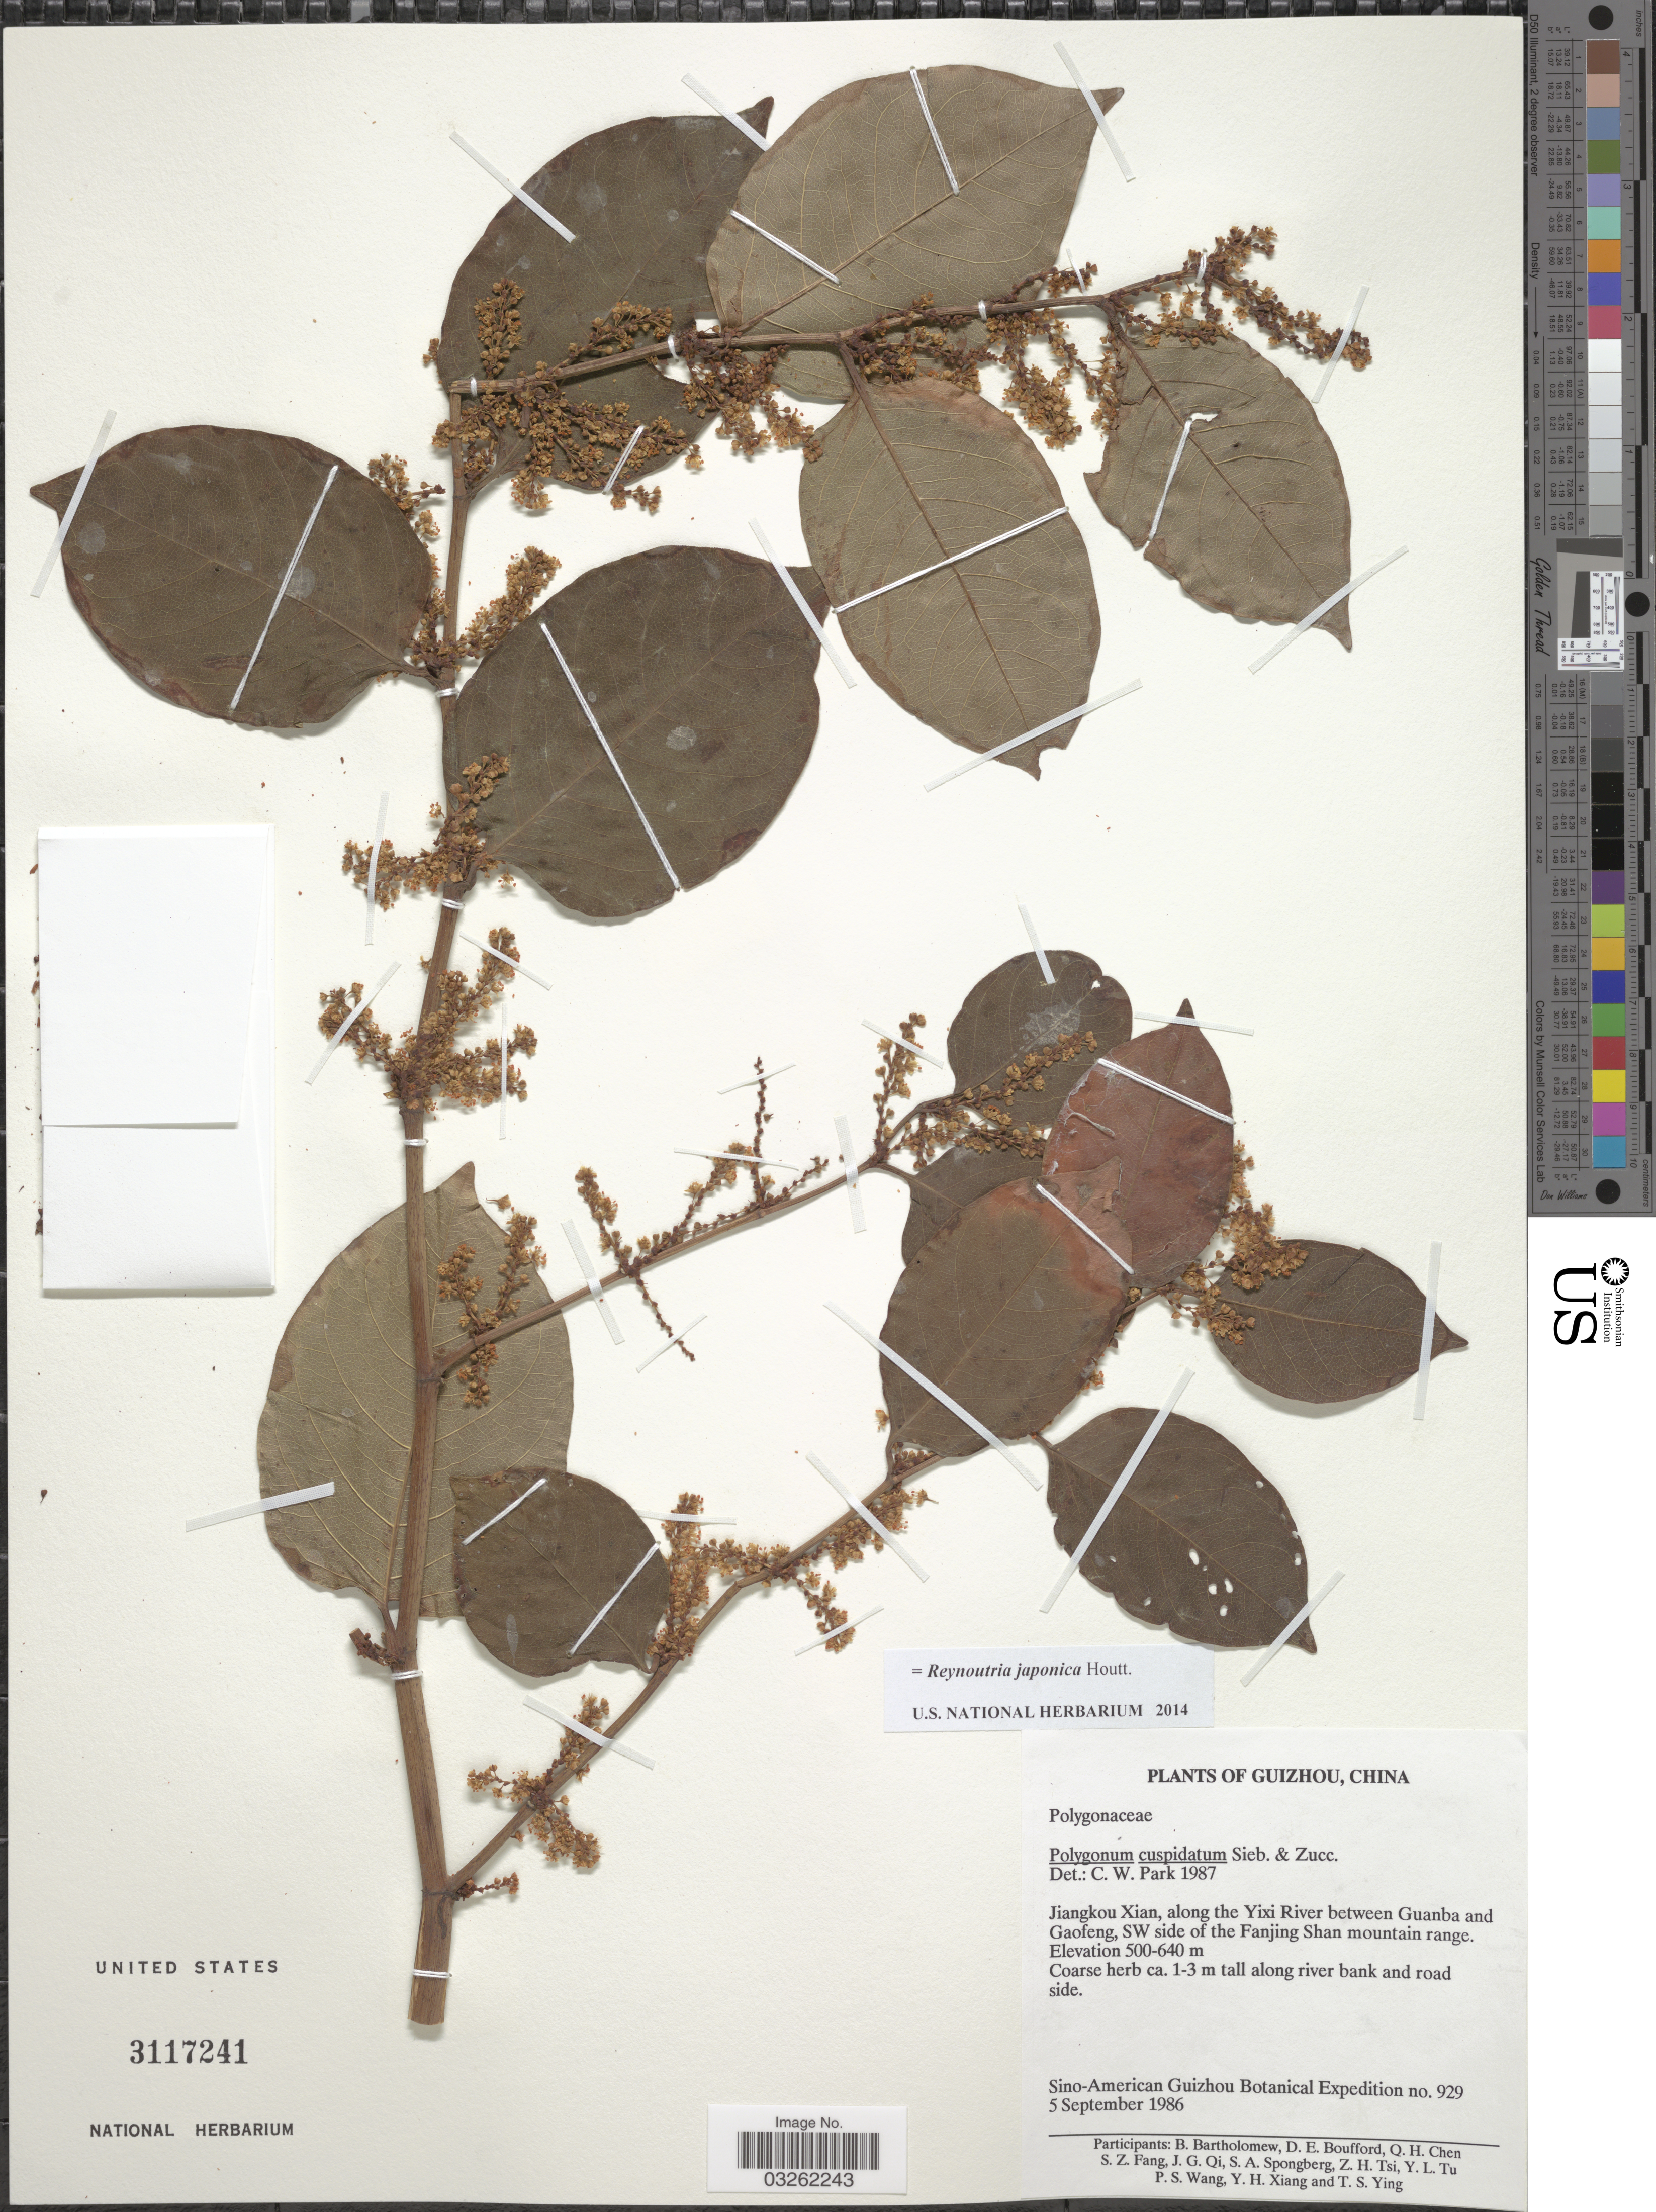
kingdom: Plantae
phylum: Tracheophyta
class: Magnoliopsida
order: Caryophyllales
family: Polygonaceae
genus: Reynoutria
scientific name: Reynoutria japonica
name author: Houtt.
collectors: B. Bartholomew, D. E. Boufford, Q. H. Chen, S. Z. Fang & et al.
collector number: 929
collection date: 1986-09-05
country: China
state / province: Guizhou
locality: Jiangkou Xian, along the Yixi River between Guanba and Gaofeng, SW side of the Fanjing Shan mountain range.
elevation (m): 500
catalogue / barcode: US 3117241